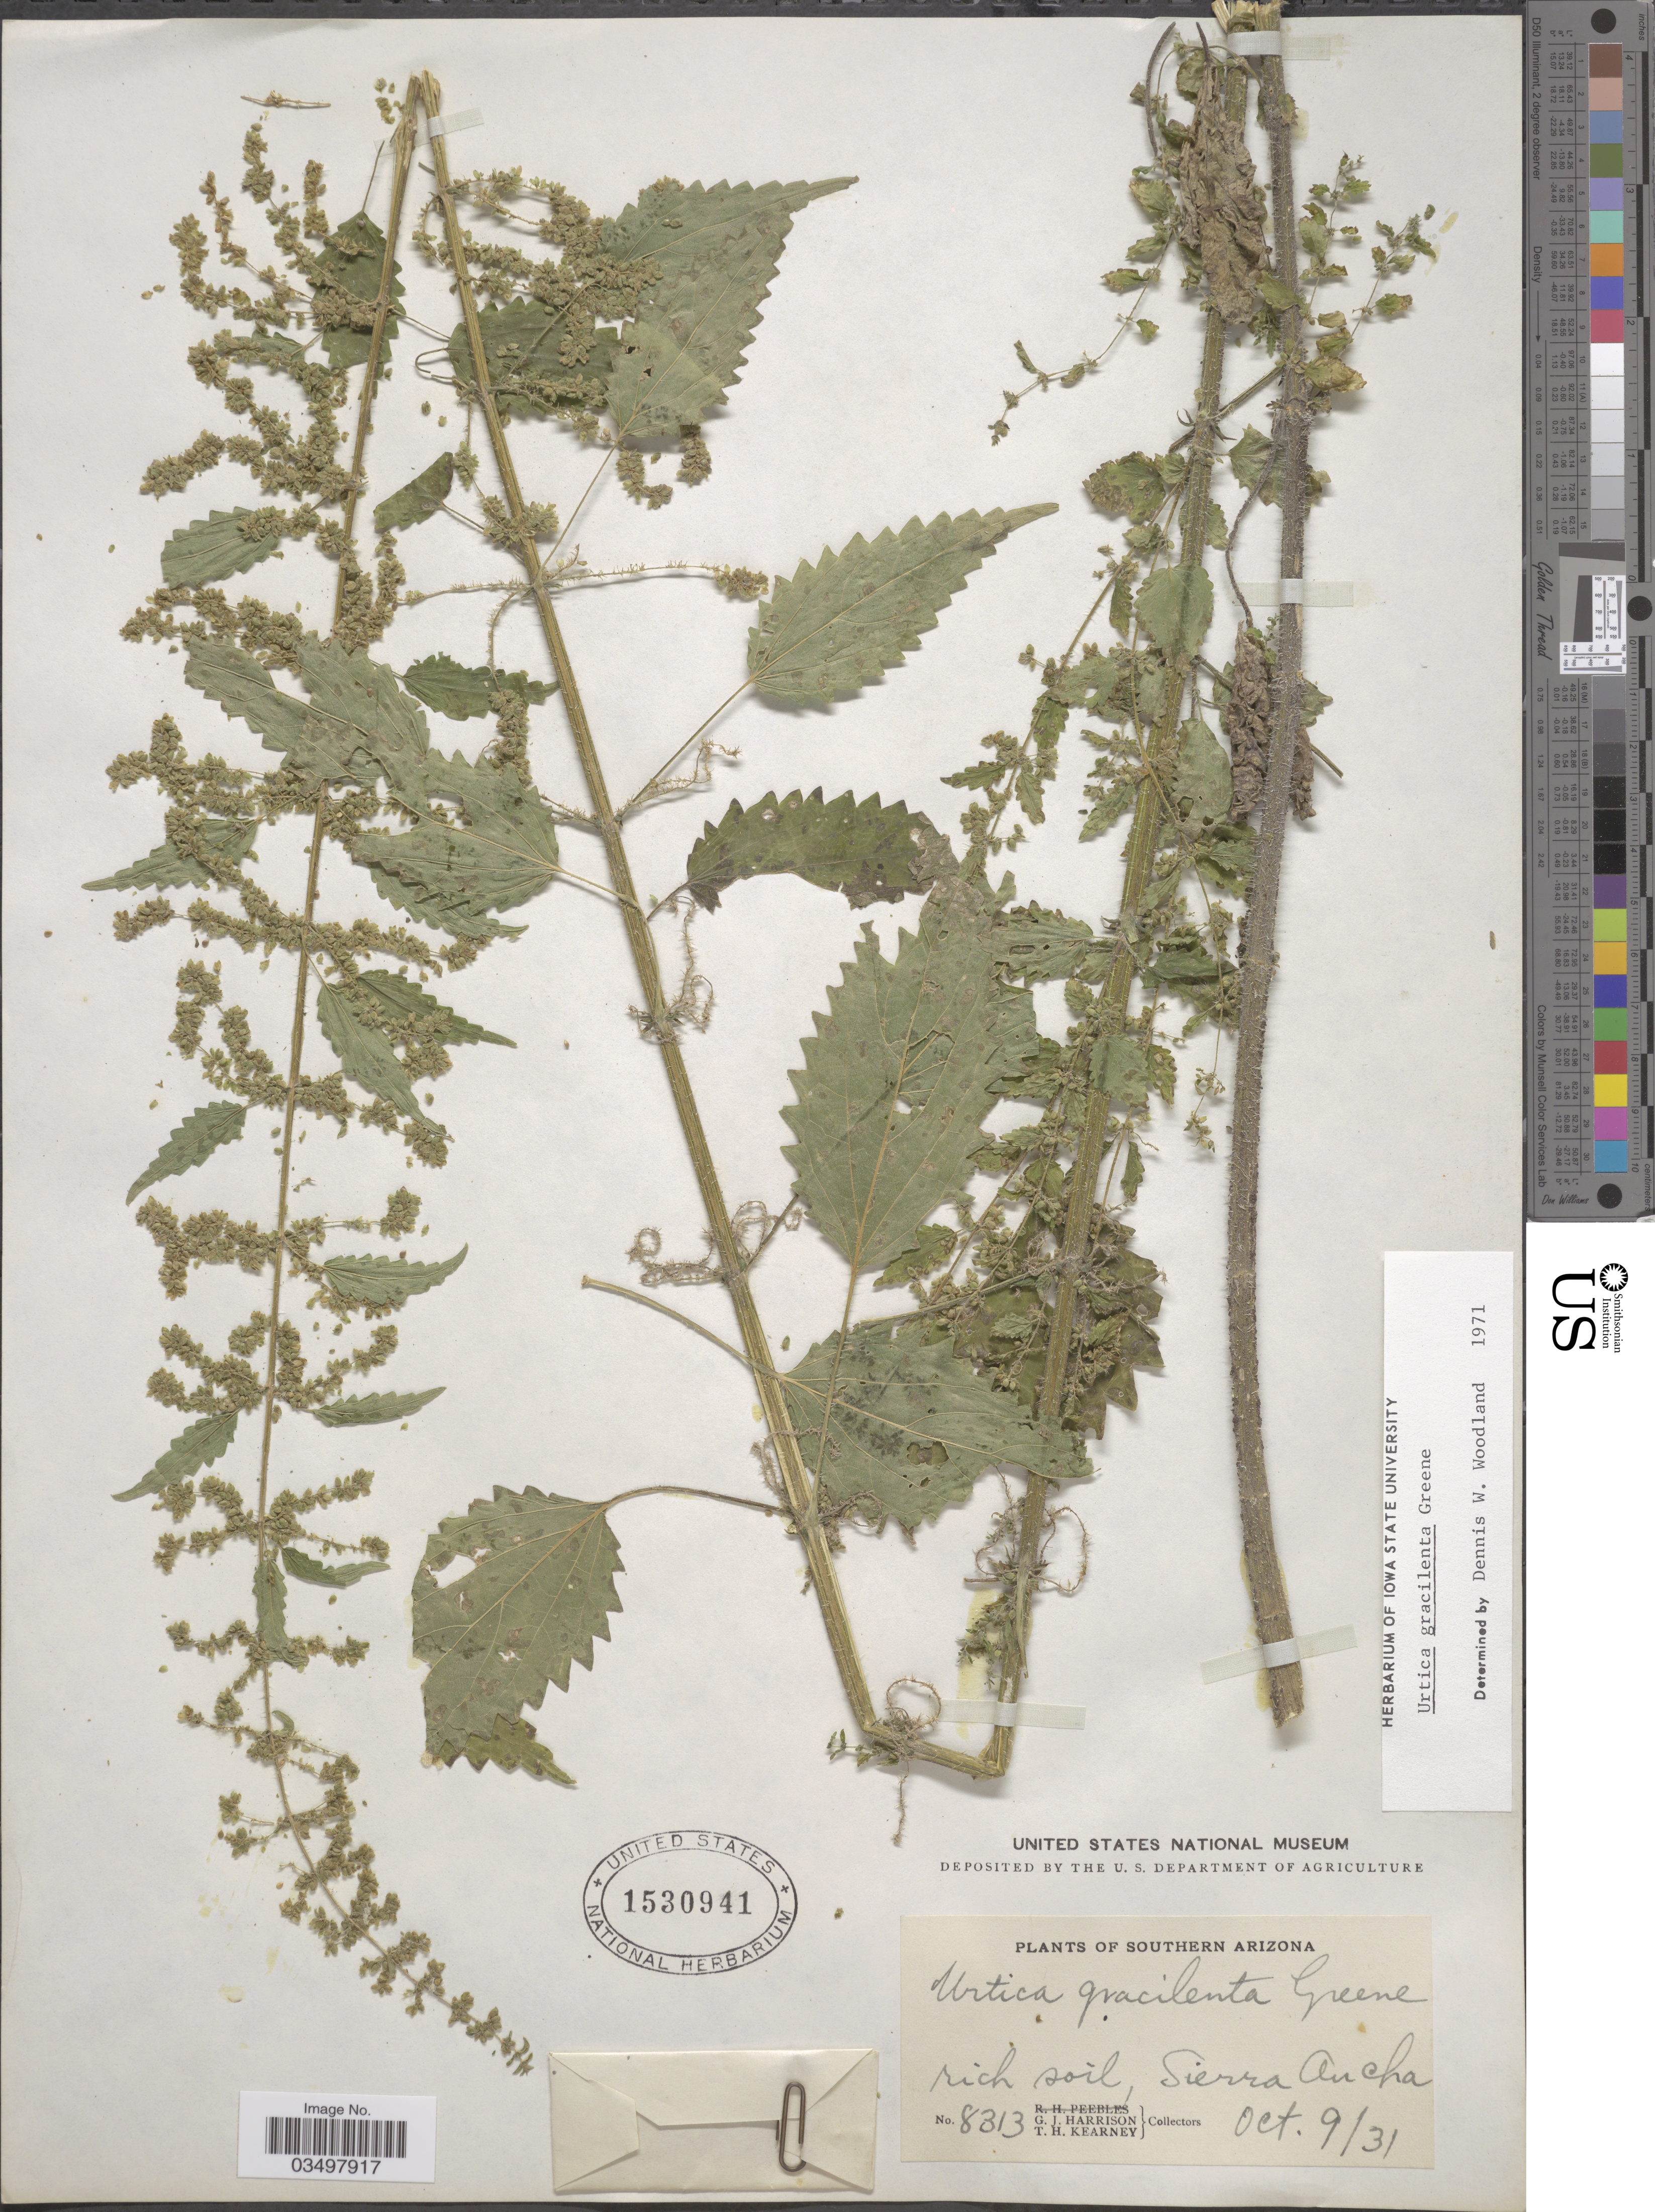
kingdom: Plantae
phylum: Tracheophyta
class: Magnoliopsida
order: Rosales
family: Urticaceae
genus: Urtica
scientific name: Urtica gracilenta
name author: Greene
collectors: G. J. Harrison & T. H. Kearney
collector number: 8313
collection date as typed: Transcribed d/m/y: 9/10/31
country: United States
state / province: Arizona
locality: Southern Arizona. Sierra Ancha.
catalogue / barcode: US 1530941